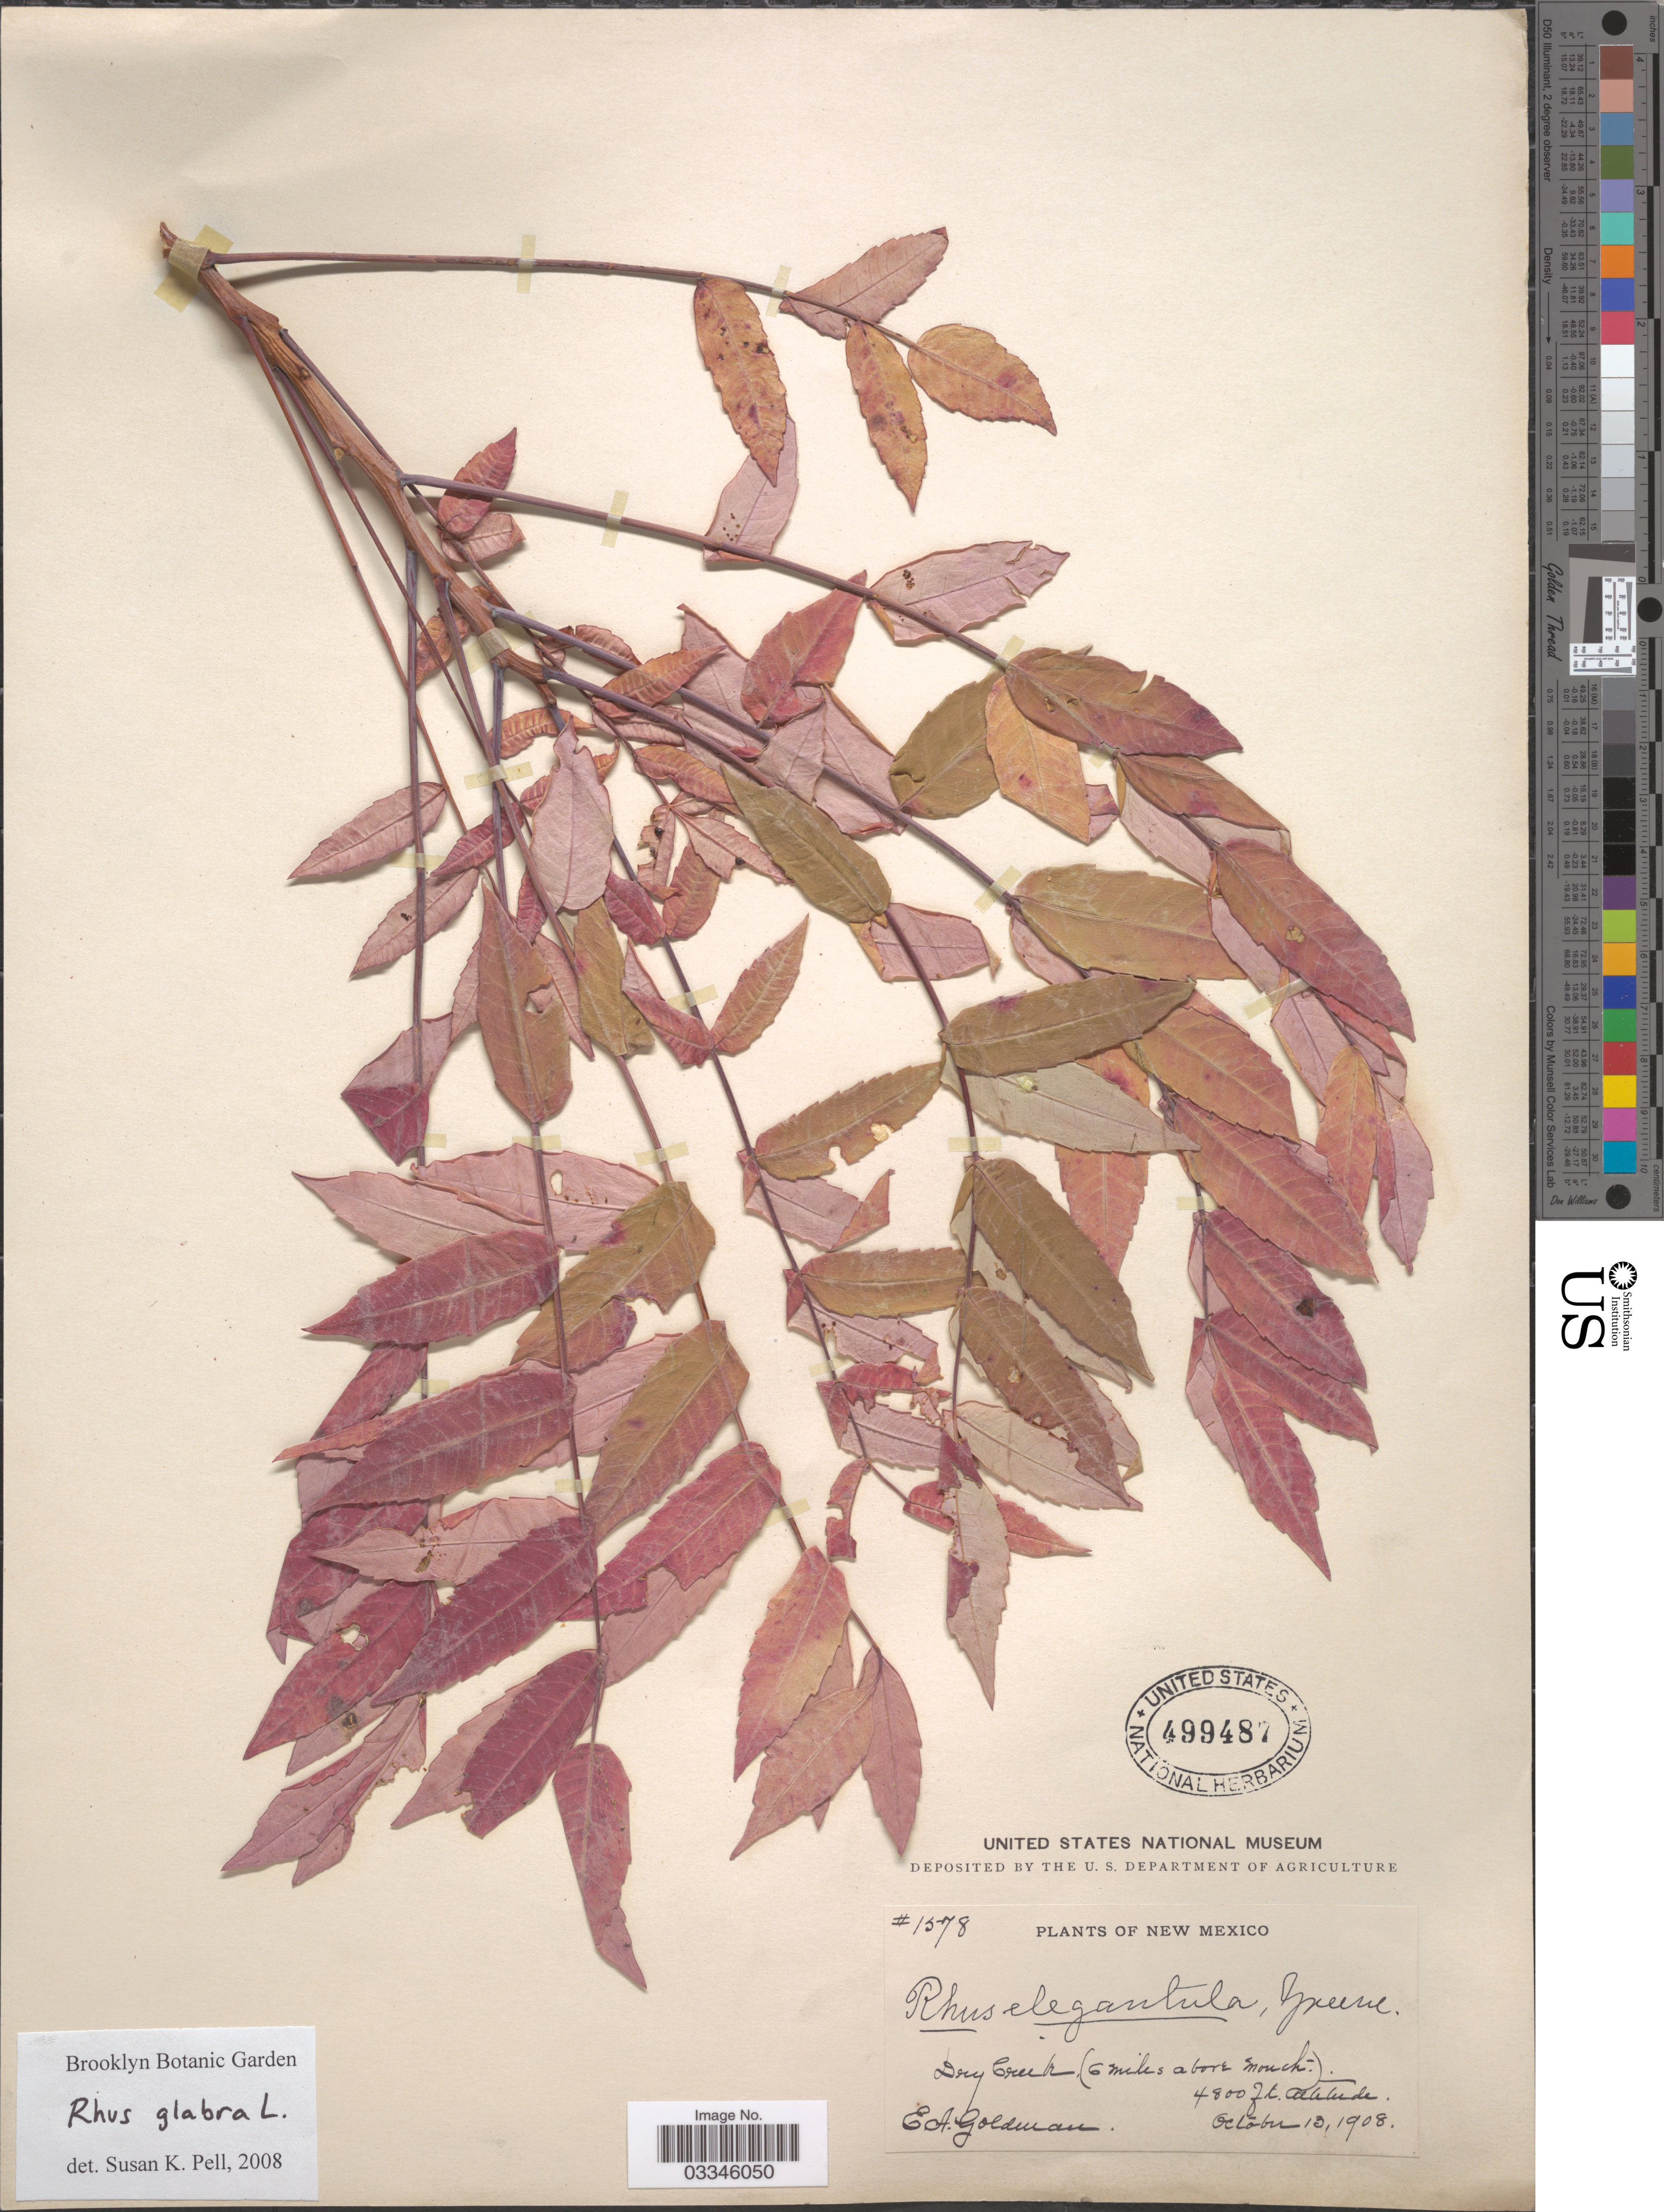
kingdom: Plantae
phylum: Tracheophyta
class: Magnoliopsida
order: Sapindales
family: Anacardiaceae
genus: Rhus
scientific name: Rhus glabra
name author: L.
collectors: E. A. Goldman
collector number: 1578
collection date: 1908-10-13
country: United States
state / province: New Mexico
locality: Dry Creek (6 miles above mouth).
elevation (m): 1463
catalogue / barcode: US 499487